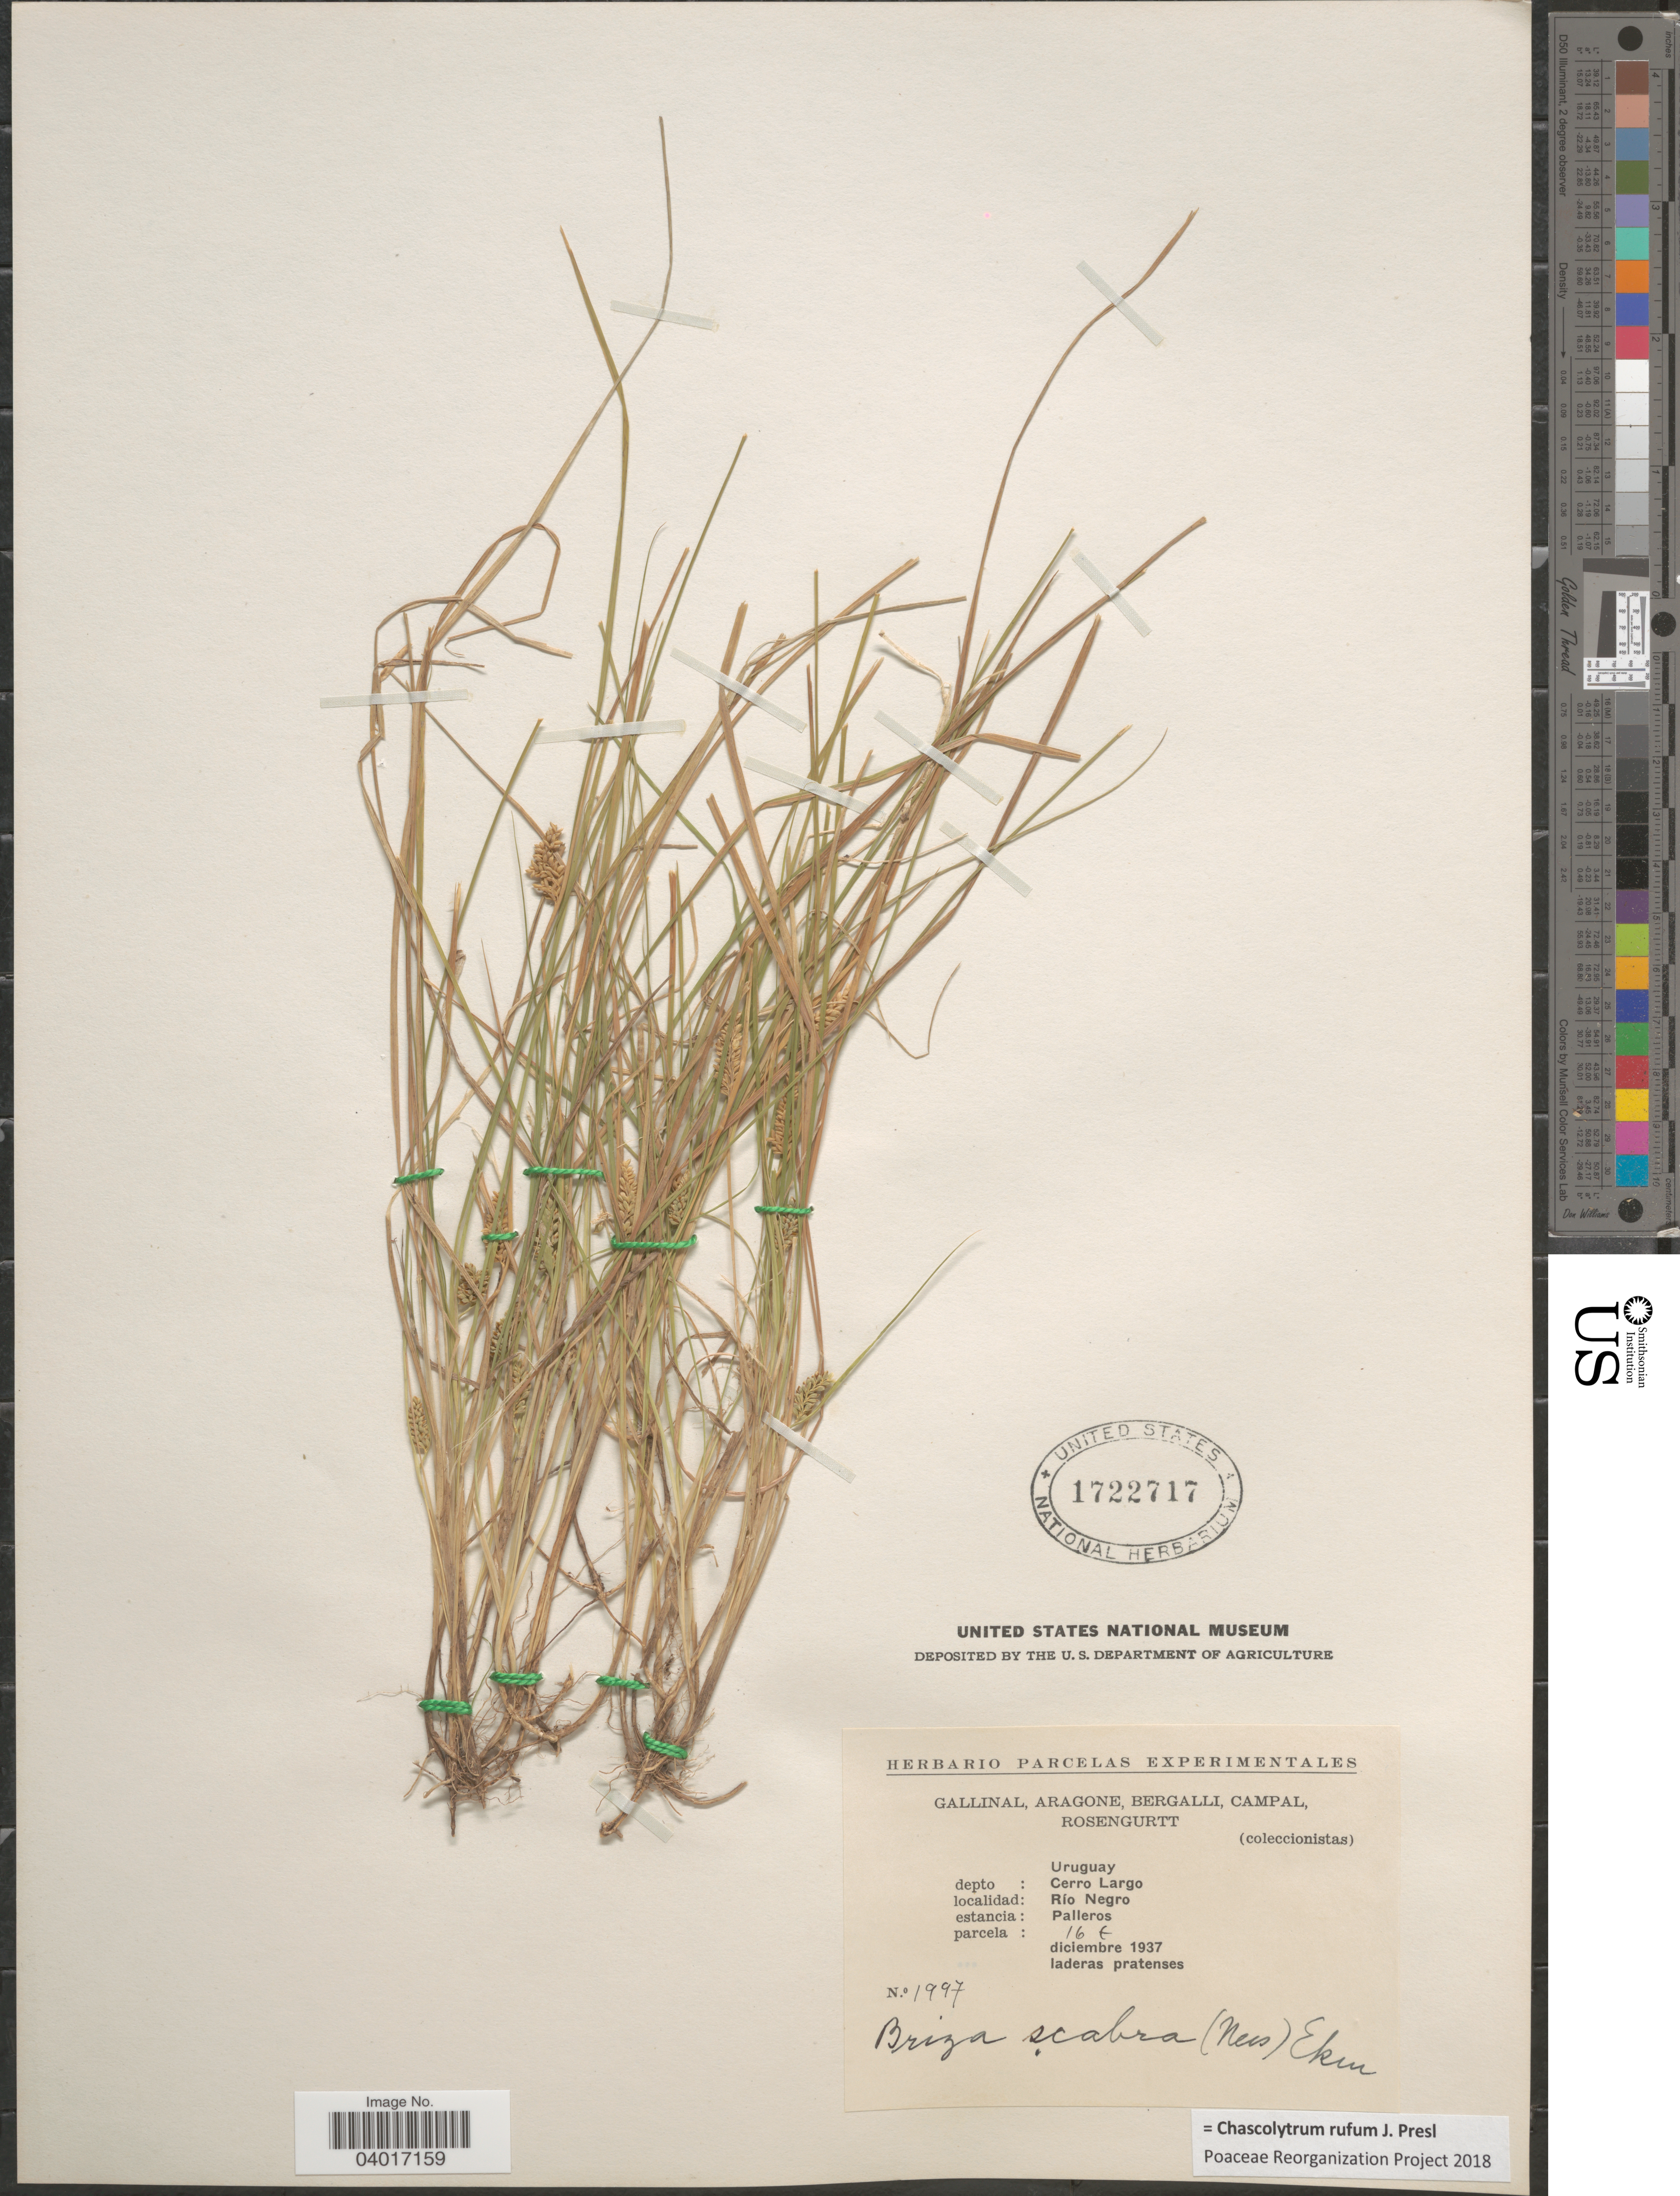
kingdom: Plantae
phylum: Tracheophyta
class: Liliopsida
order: Poales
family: Poaceae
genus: Chascolytrum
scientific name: Chascolytrum rufum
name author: C. Presl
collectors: -. Gallinal, -- Aragone, -- Bergalli, -- Campal & Rosengurtt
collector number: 1997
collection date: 1937-12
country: Uruguay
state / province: Rio Negro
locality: Depto: Cerro Largo. Río Negro. Estancia: Palleros. Parcela: 16 E.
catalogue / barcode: US 1722717